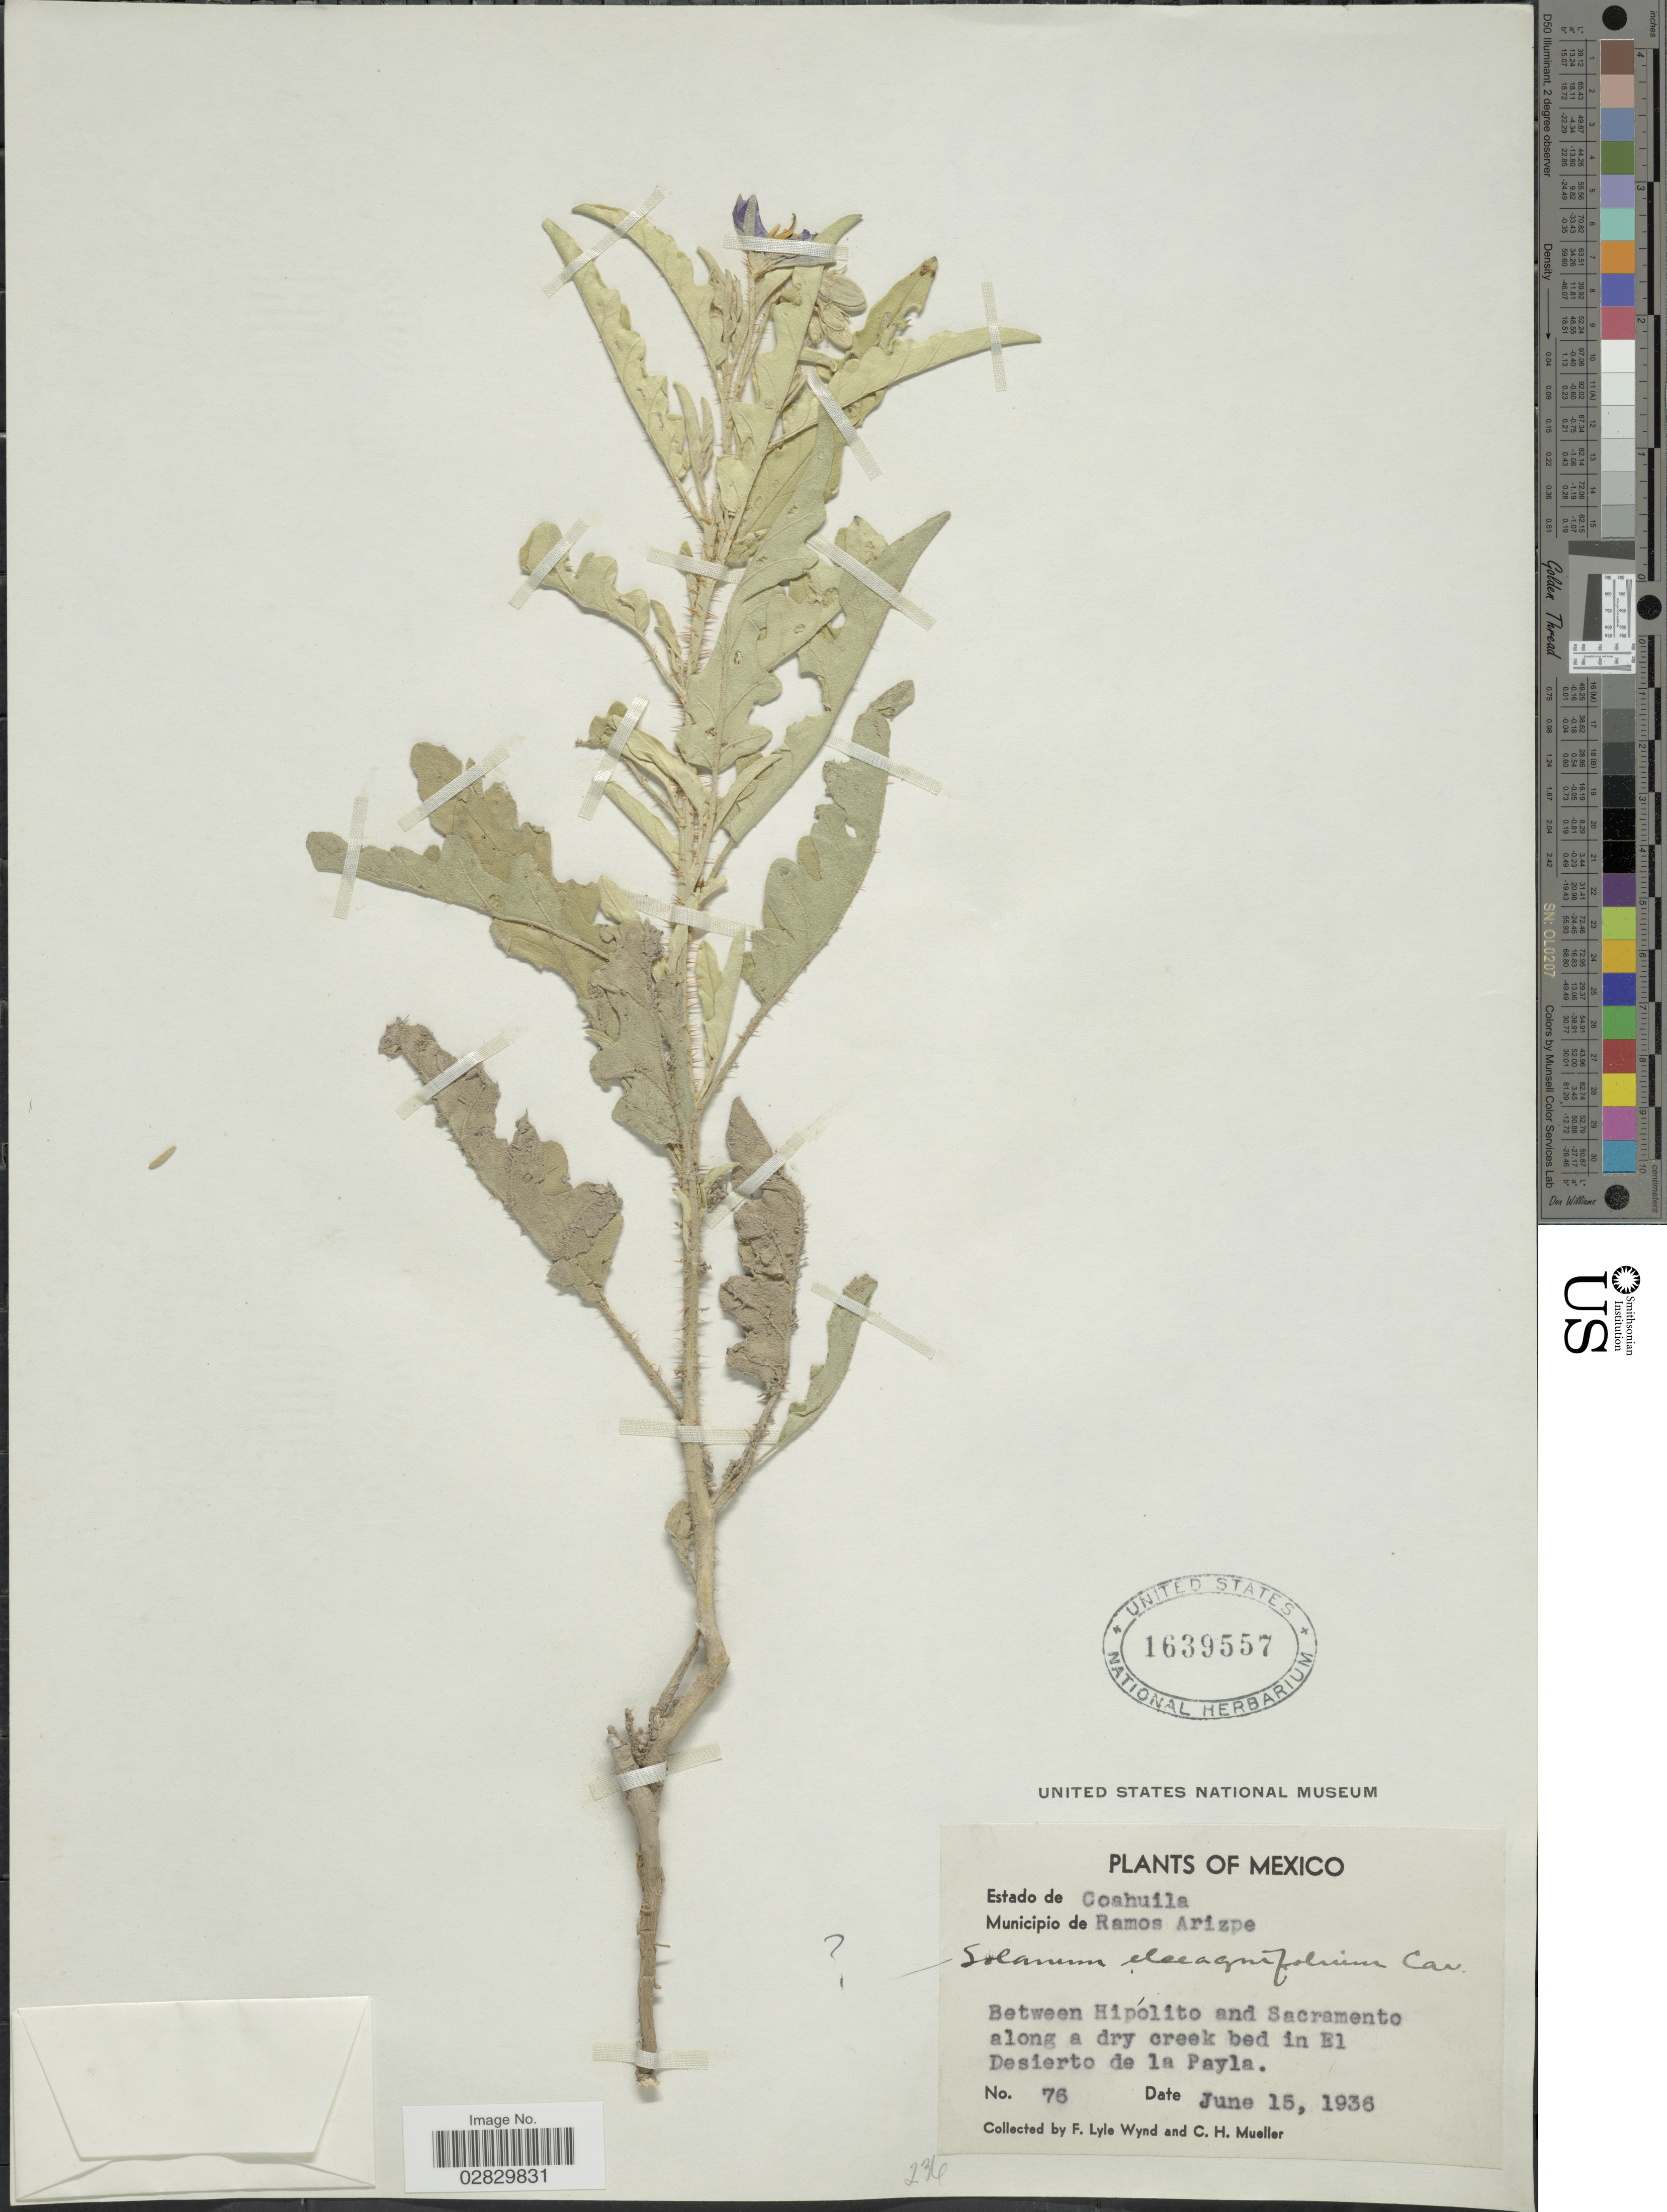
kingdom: Plantae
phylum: Tracheophyta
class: Magnoliopsida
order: Solanales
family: Solanaceae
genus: Solanum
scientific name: Solanum elaeagnifolium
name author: Cav.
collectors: F. L. Wynd & C. H. Mueller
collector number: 76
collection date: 1936-06-15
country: Mexico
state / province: Coahuila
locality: Municipio de Ramos Arizpe, between Hipólito and Sacramento along a dry creek bed in El Desierto de la Payla.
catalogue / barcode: US 1639557